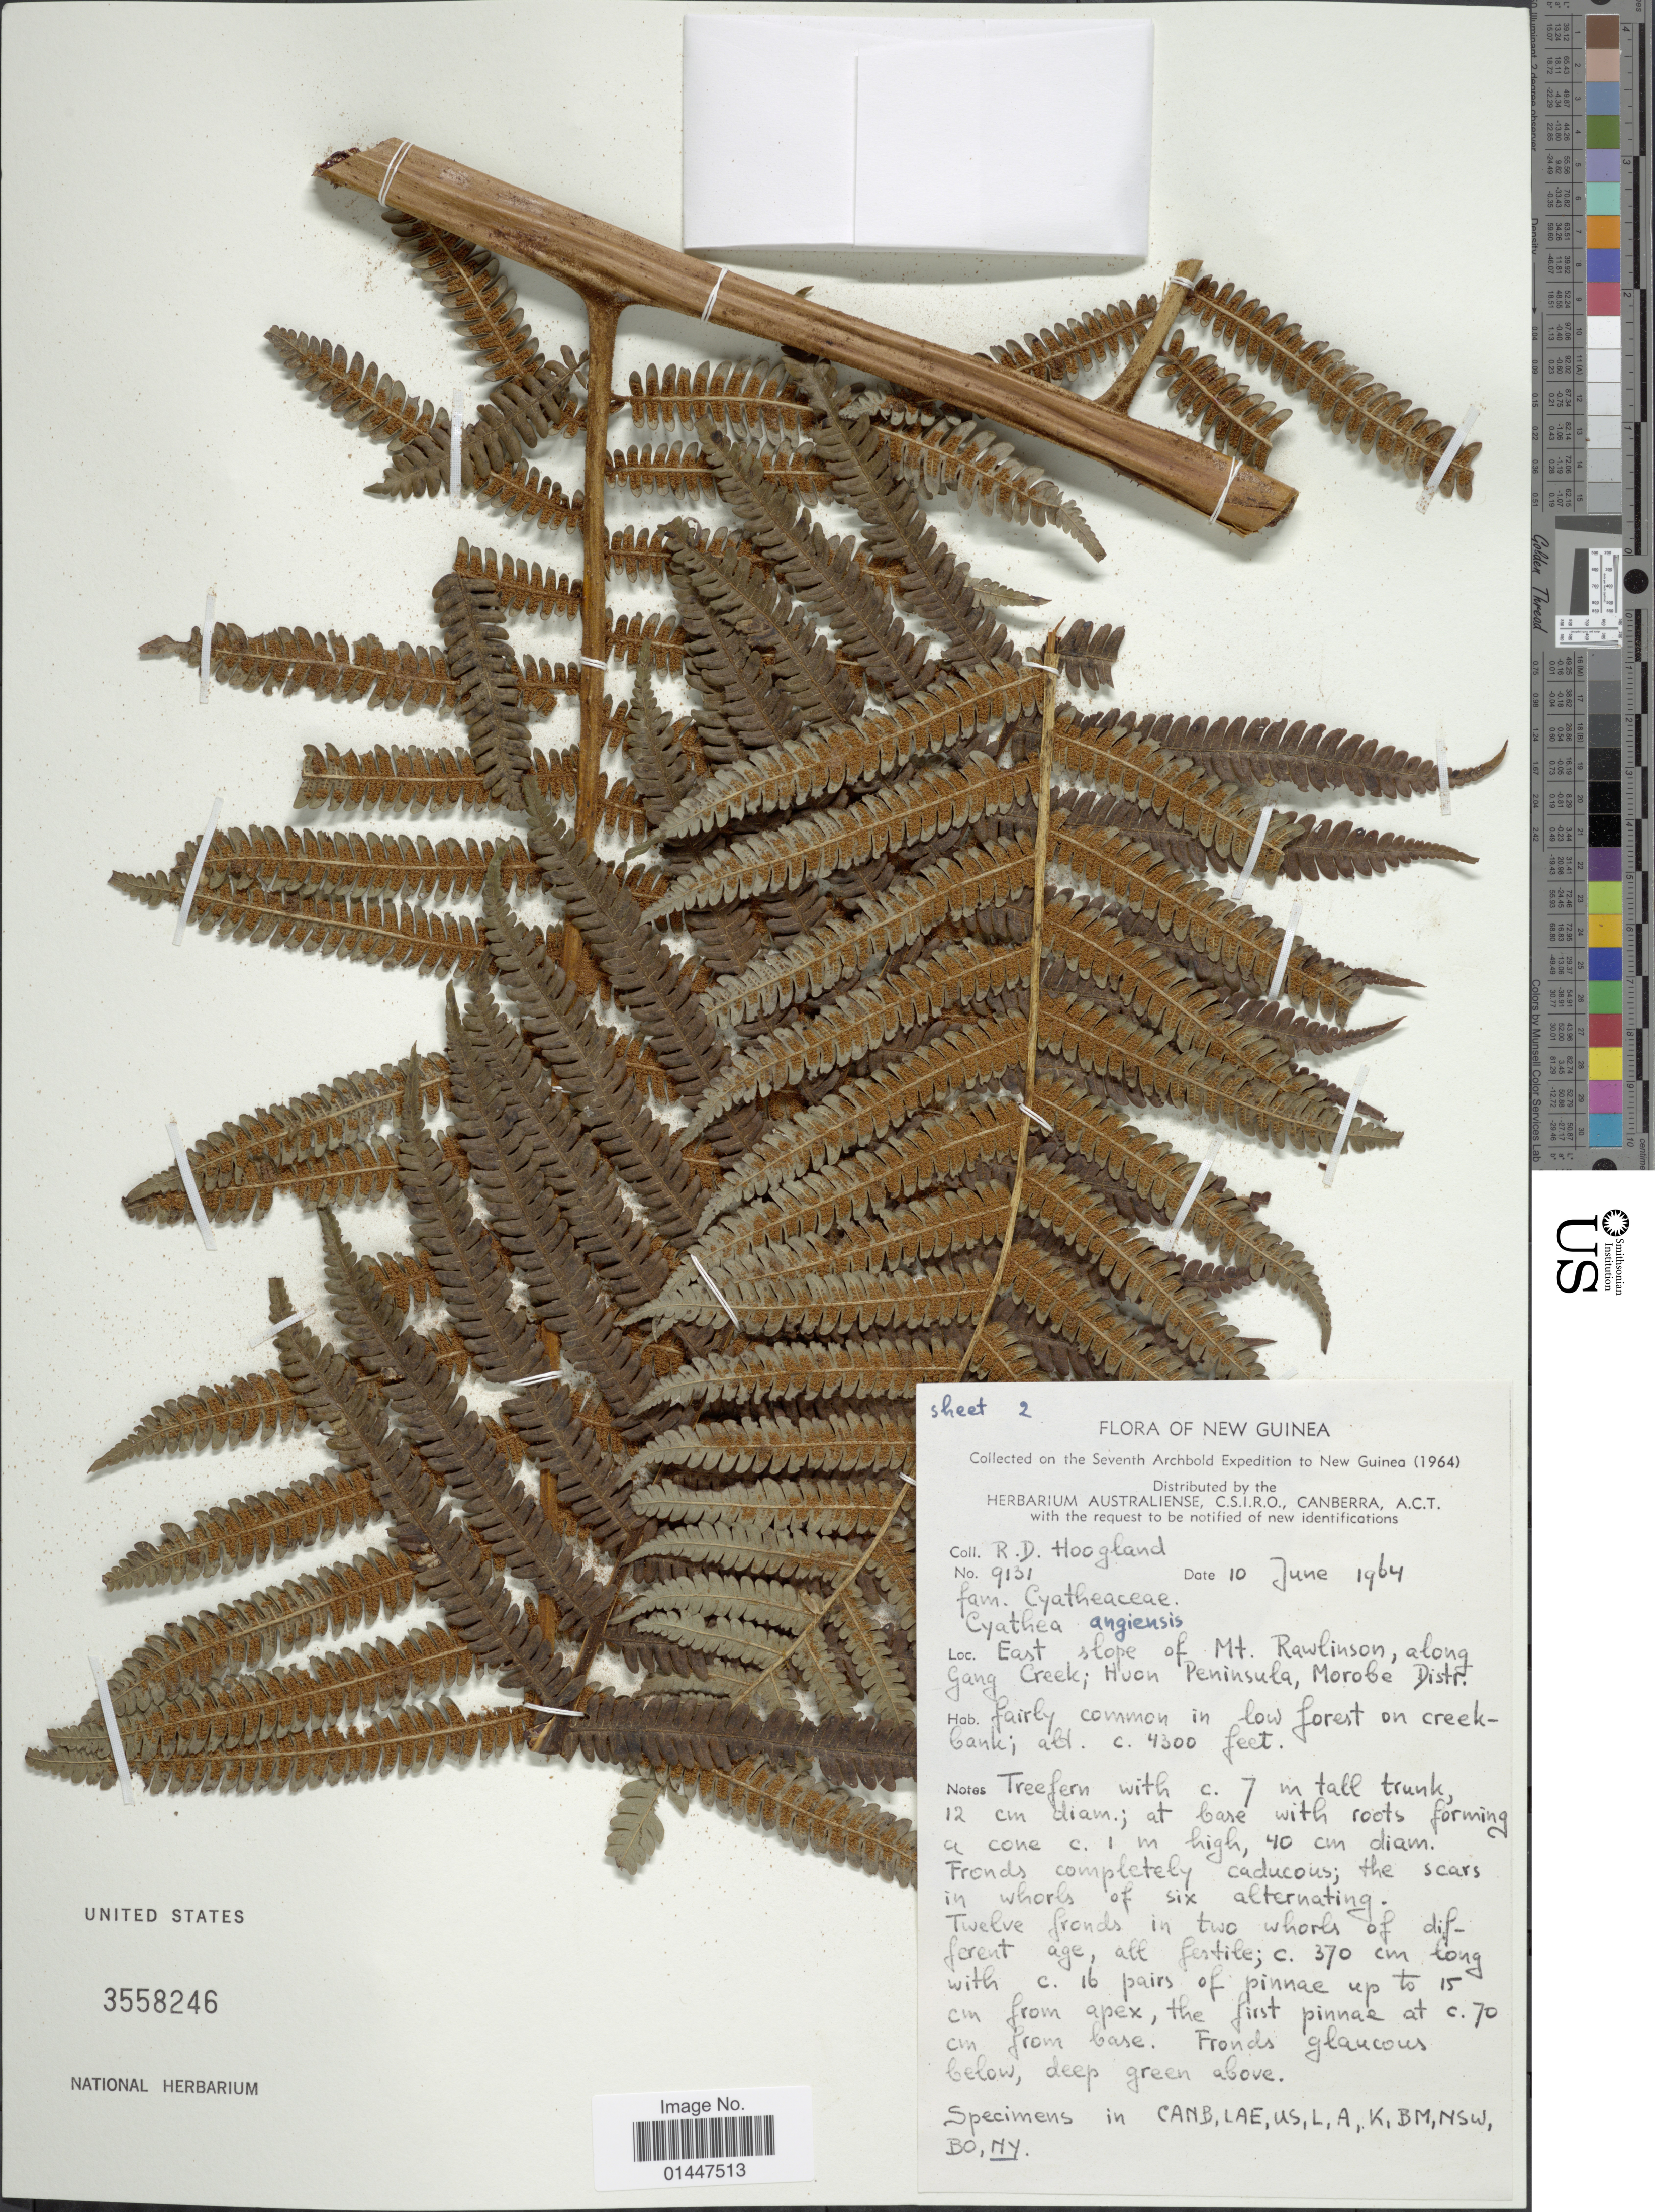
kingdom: Plantae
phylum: Tracheophyta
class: Polypodiopsida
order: Cyatheales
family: Cyatheaceae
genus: Sphaeropteris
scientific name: Sphaeropteris angiensis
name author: (A. Gepp) R.M. Tryon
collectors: R. D. Hoogland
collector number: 9131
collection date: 1964-06-10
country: Papua New Guinea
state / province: Morobe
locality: New Guinea. East slope of Mt. Rawlinson, along Gang Creek; Huan Peninsula, Morobe Distr.. fairly common in low forest on creek bank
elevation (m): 1311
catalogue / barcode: US 3558246